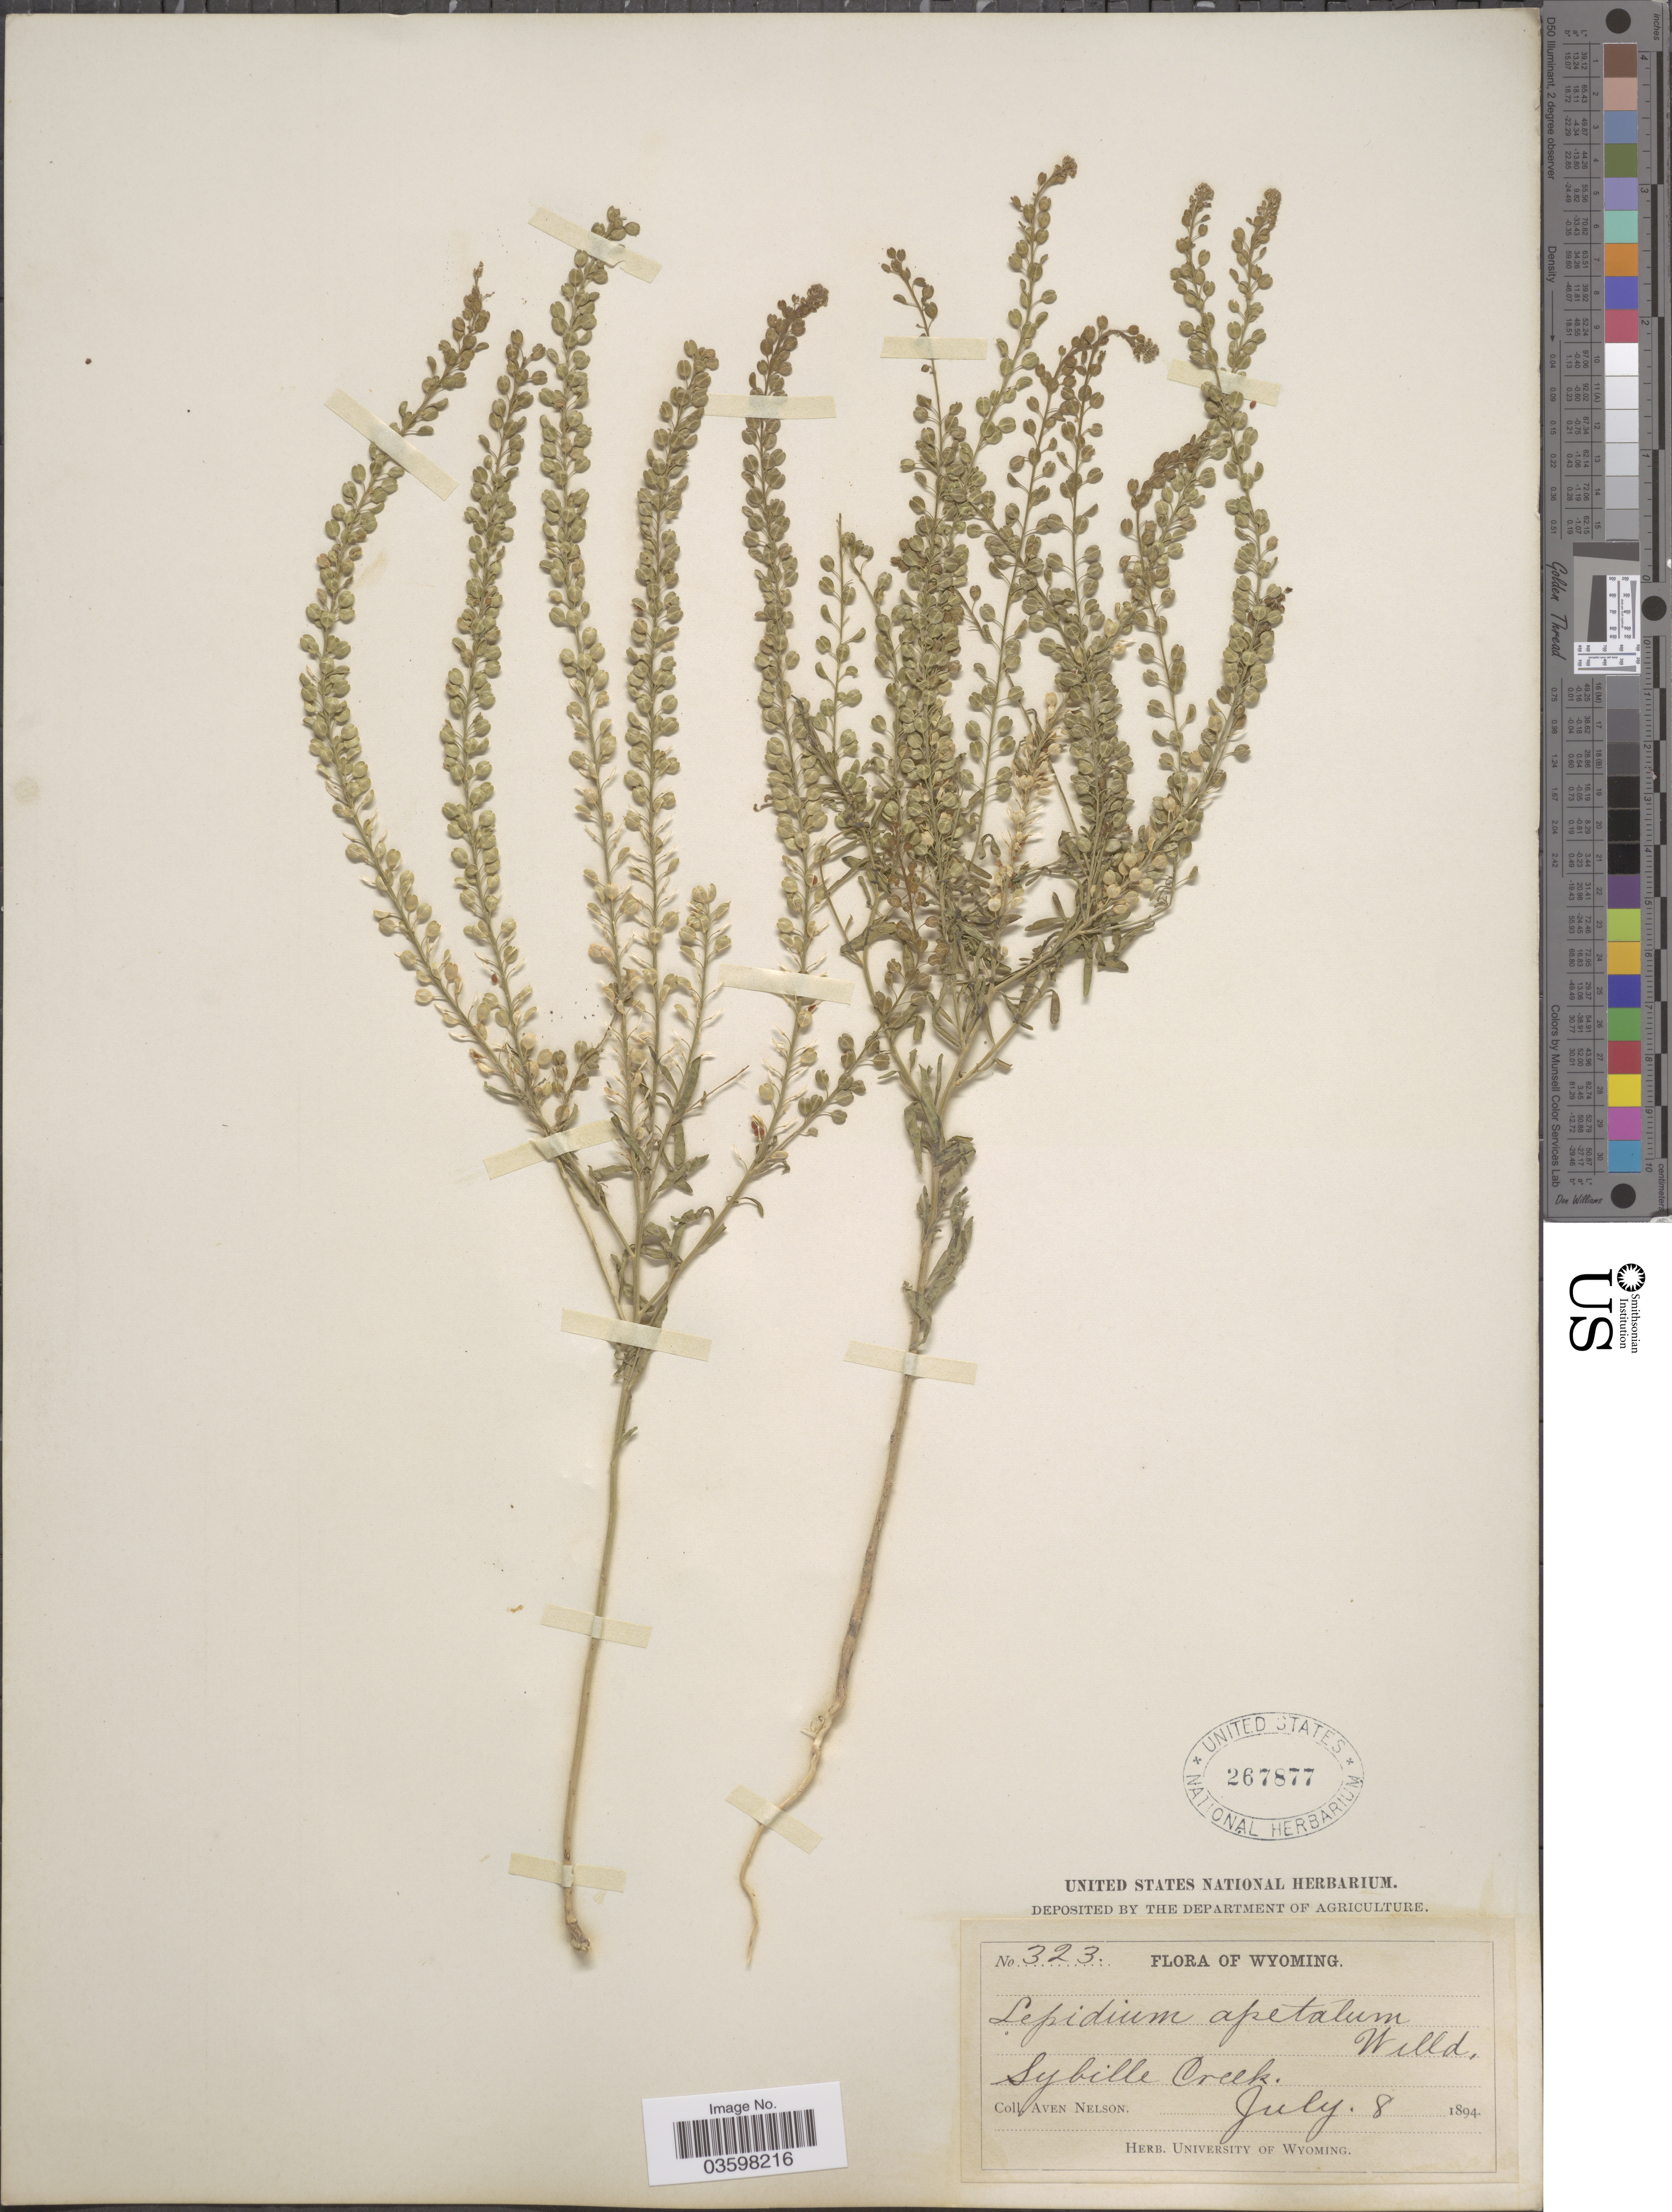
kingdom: Plantae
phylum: Tracheophyta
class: Magnoliopsida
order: Brassicales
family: Brassicaceae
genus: Lepidium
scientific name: Lepidium densiflorum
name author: Schrad.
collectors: A. Nelson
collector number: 323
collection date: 1894-07-08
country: United States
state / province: Wyoming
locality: Sybille Creek.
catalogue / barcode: US 267877